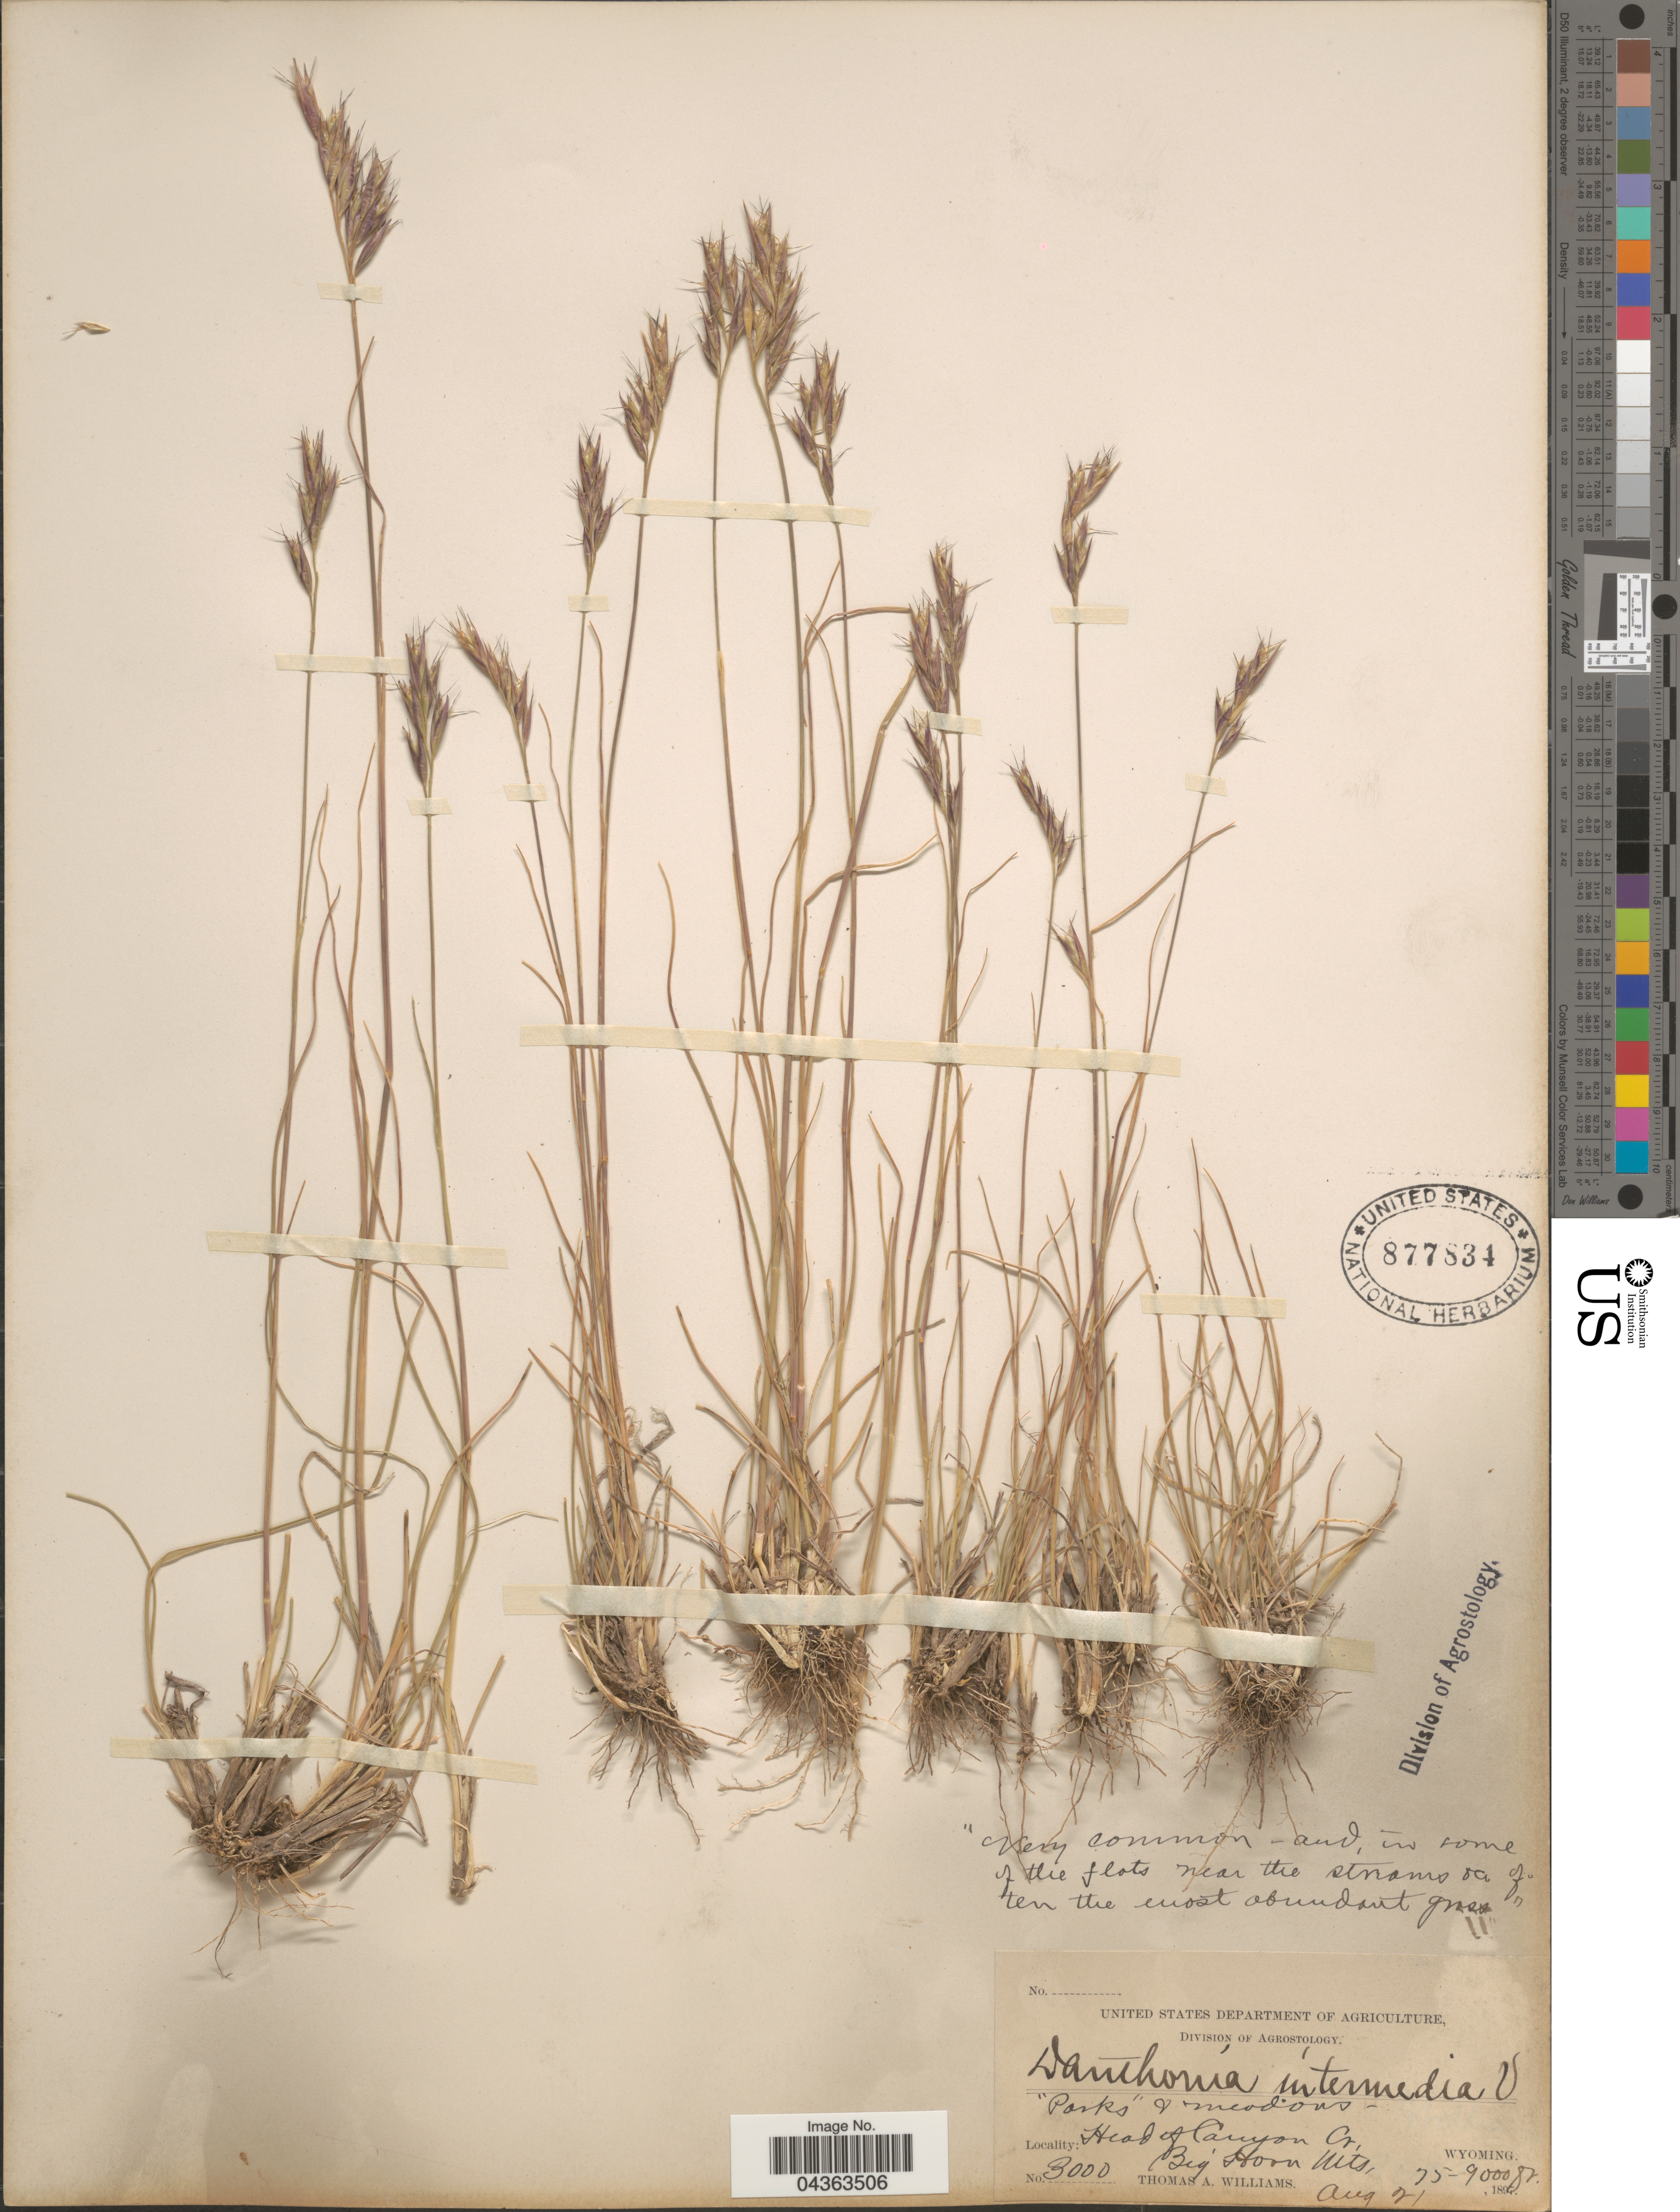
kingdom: Plantae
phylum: Tracheophyta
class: Liliopsida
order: Poales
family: Poaceae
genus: Danthonia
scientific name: Danthonia intermedia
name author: Vasey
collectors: T. A. Williams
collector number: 3000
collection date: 1897-08-21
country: United States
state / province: Wyoming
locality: Head of Canyon Cr. Big Horn Mts.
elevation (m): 2286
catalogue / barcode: US 877834